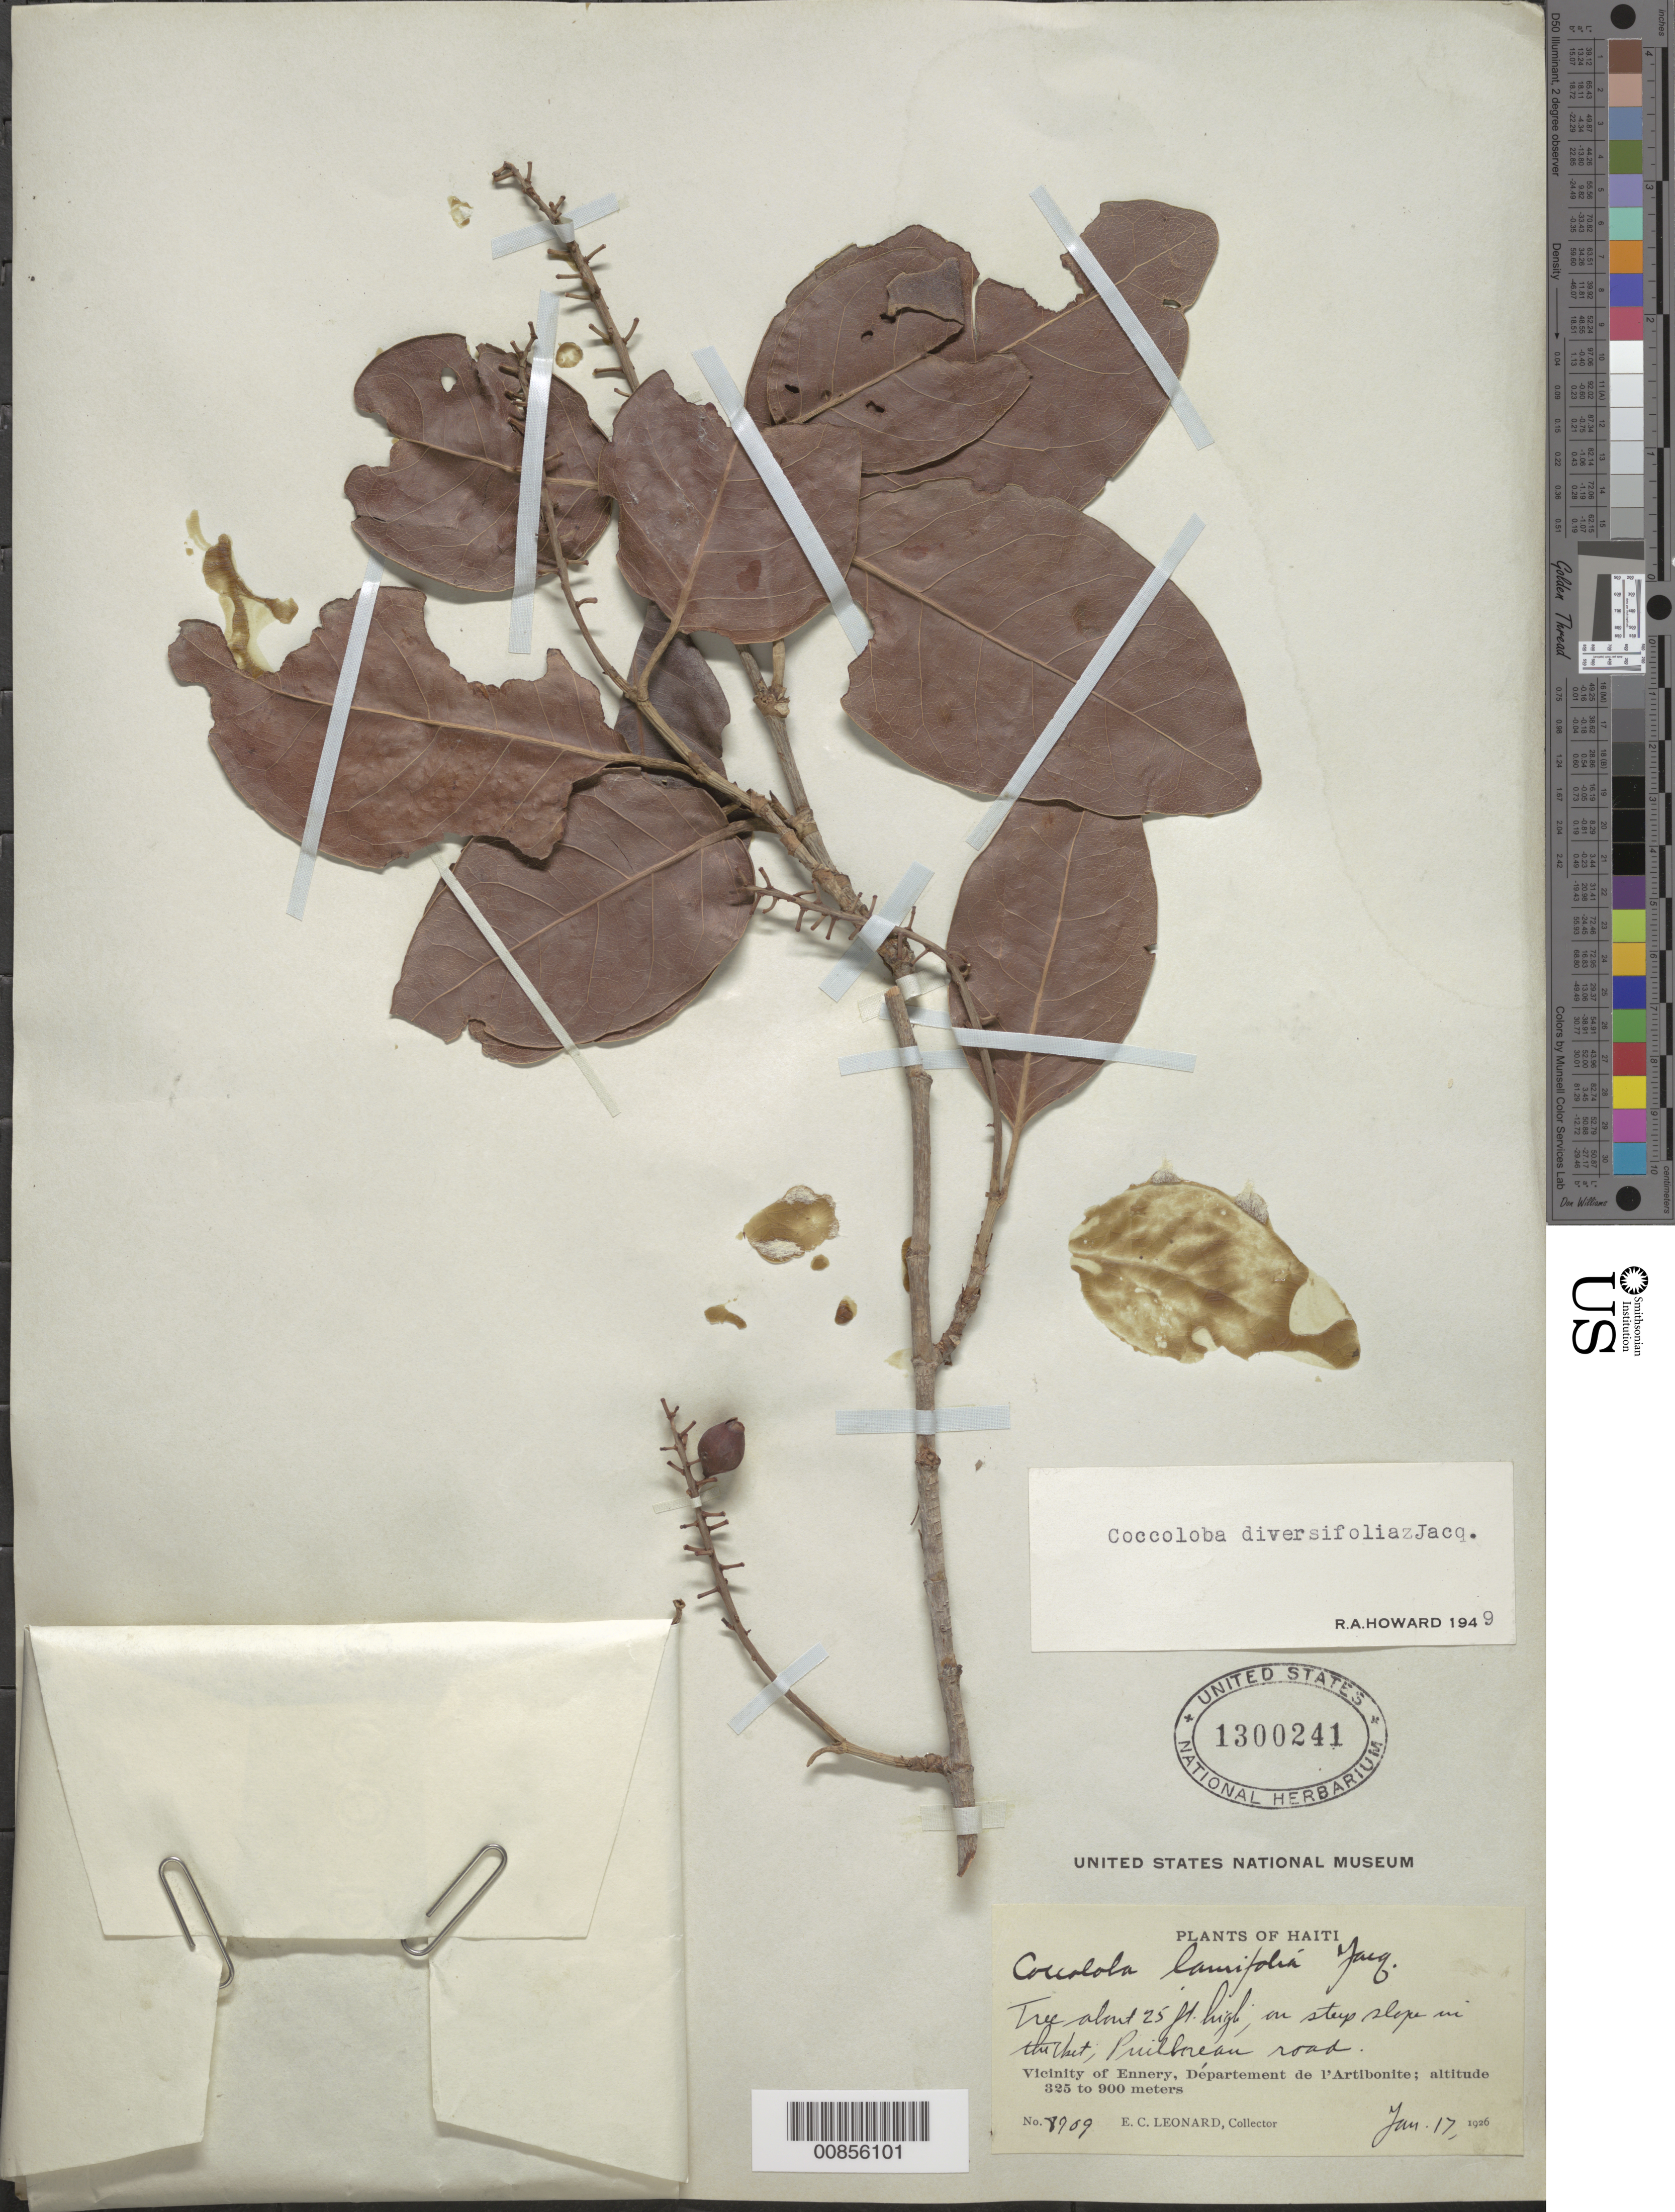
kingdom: Plantae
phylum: Tracheophyta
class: Magnoliopsida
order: Caryophyllales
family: Polygonaceae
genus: Coccoloba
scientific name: Coccoloba diversifolia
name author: Jacq.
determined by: Howard, R. A.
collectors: E. C. Leonard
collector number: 8909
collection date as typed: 17 Jan 1926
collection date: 1926-01-17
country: Haiti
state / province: Artibonite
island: Hispaniola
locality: Vicinity of Ennery, Puilboreau Road.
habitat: On steep slope in thicket.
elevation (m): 325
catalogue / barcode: US 1300241